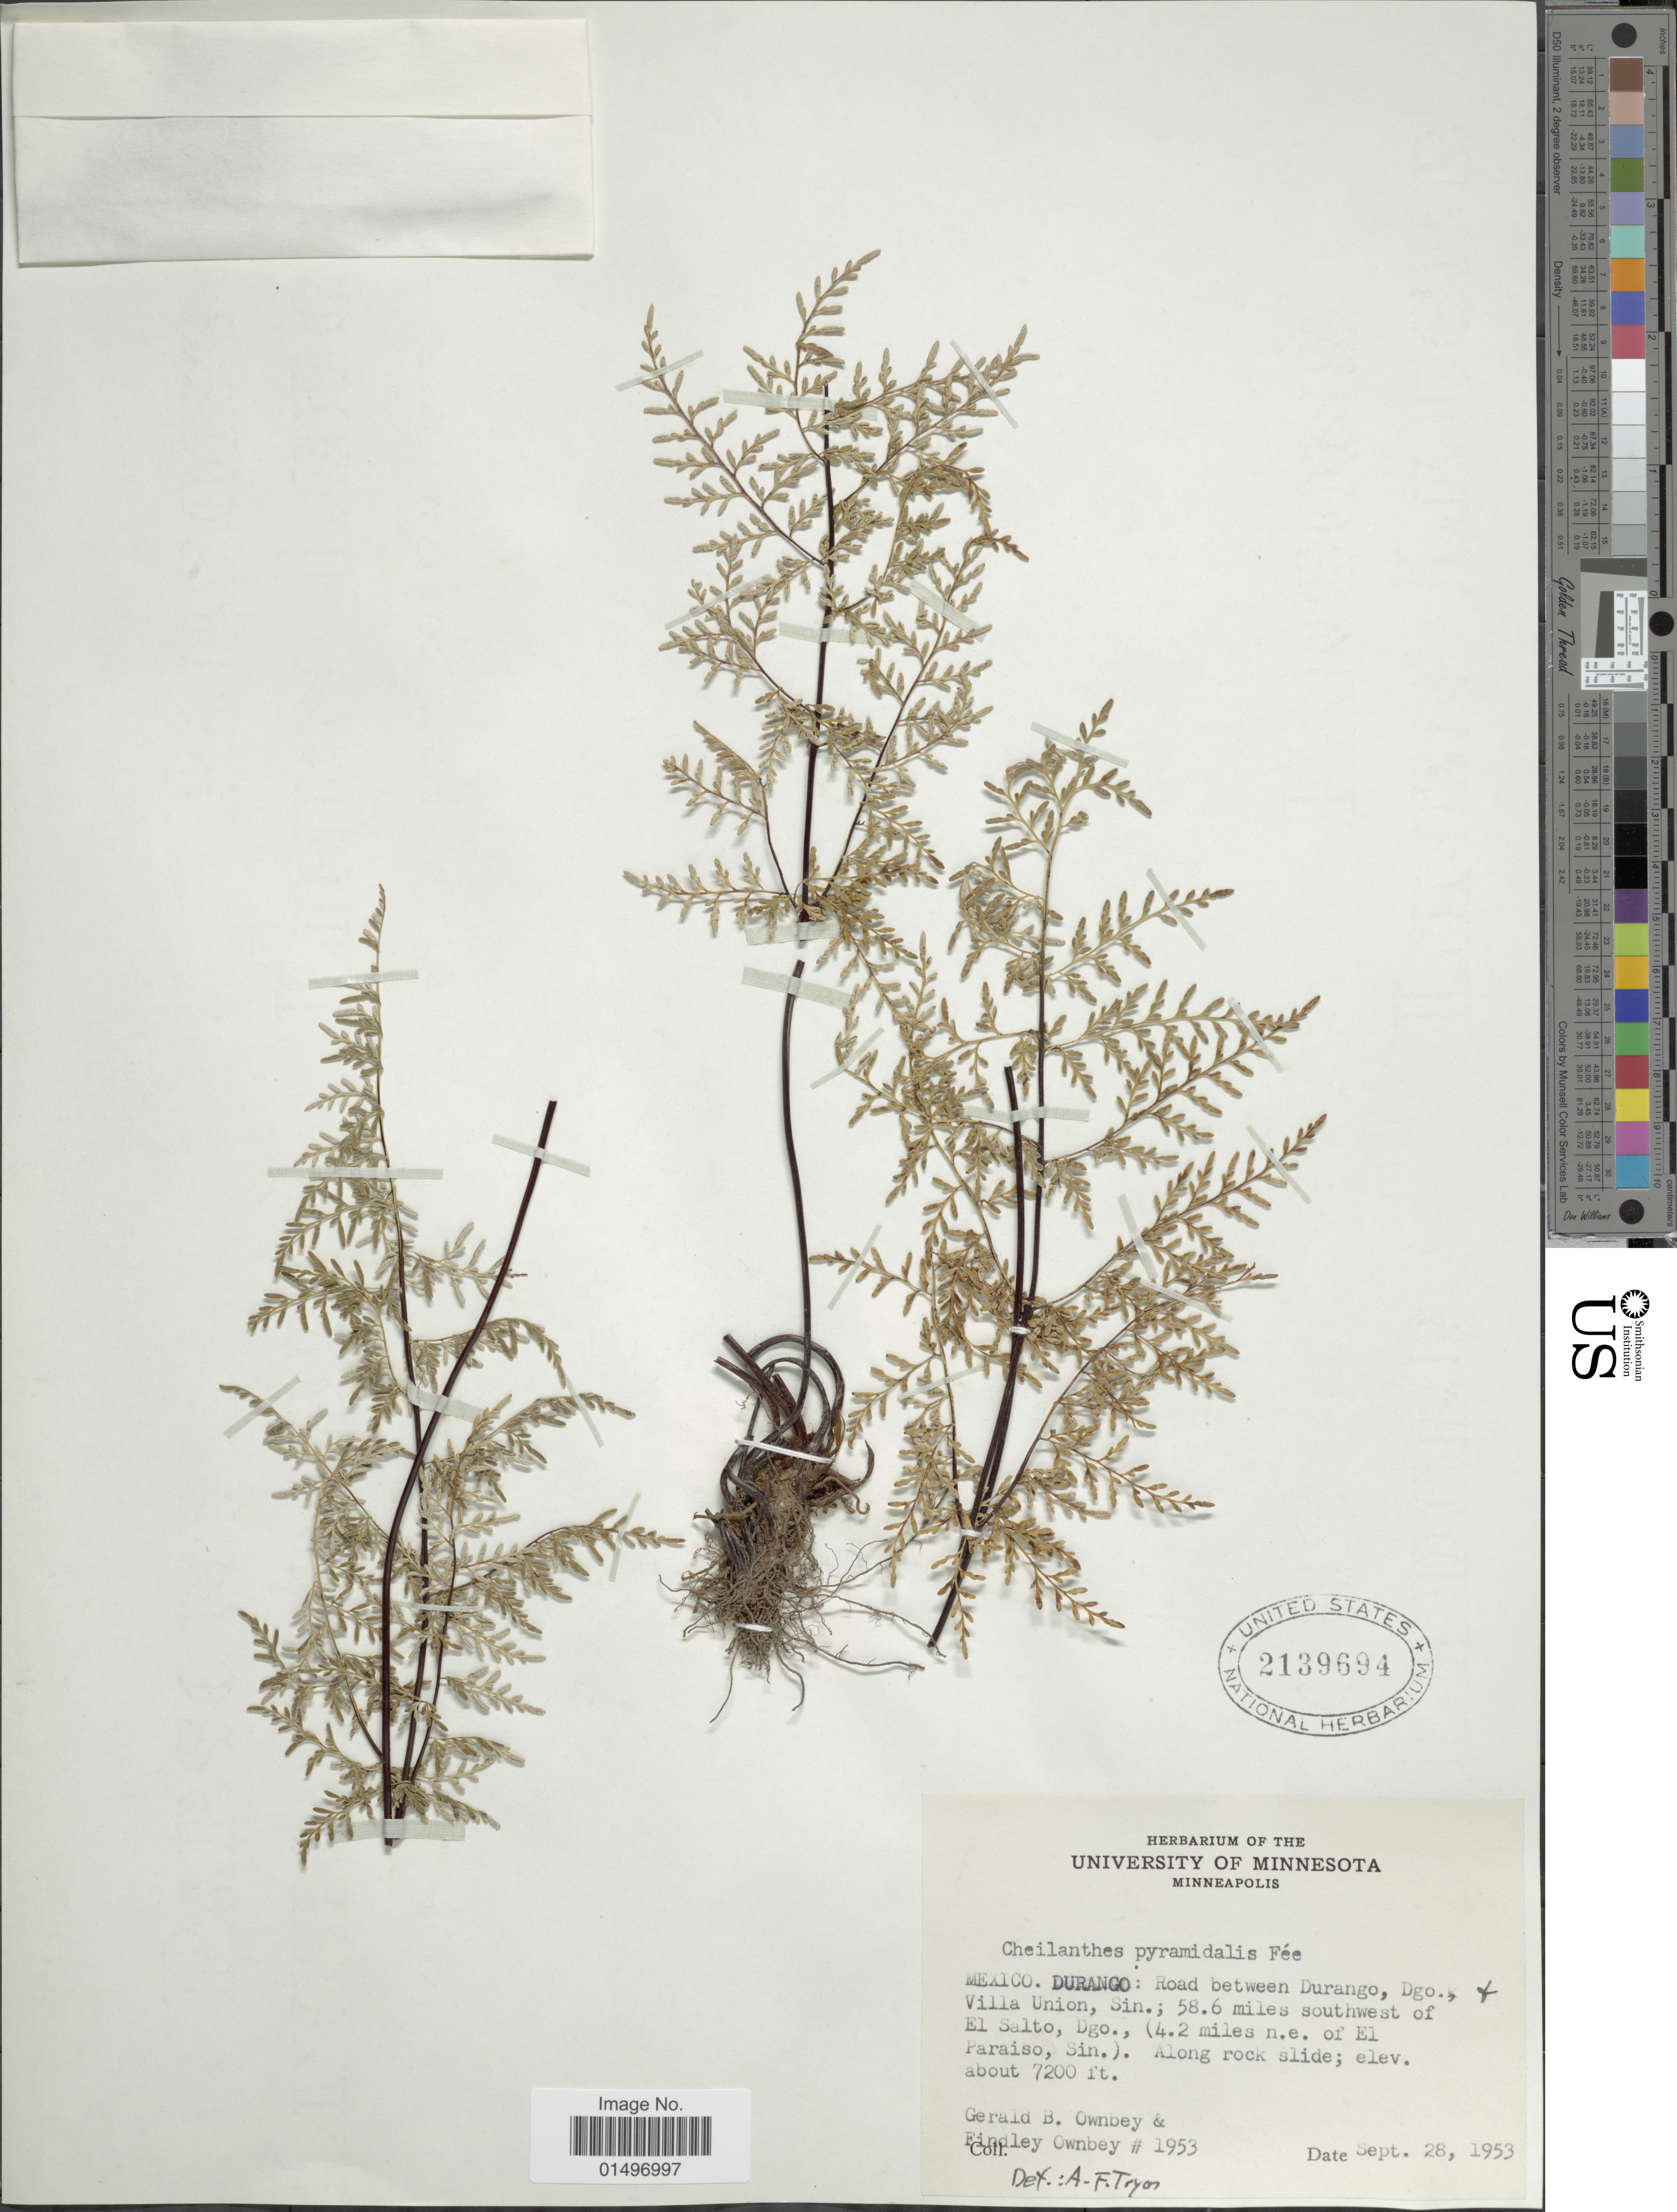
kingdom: Plantae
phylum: Tracheophyta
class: Polypodiopsida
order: Polypodiales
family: Pteridaceae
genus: Gaga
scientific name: Gaga hirsuta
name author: (Link) Fay W. Li & Windham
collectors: G. B. Ownbey & F. Ownbey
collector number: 1953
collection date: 1953-09-28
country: Mexico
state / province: Durango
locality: Mexico, road between Durango, Dgo., Villa Union,Sin.; 58.6 miles southwest of El Salto, Dgo., (4.2 miles n.e. of El Parasio, Sin.).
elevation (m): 2195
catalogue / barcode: US 2139694